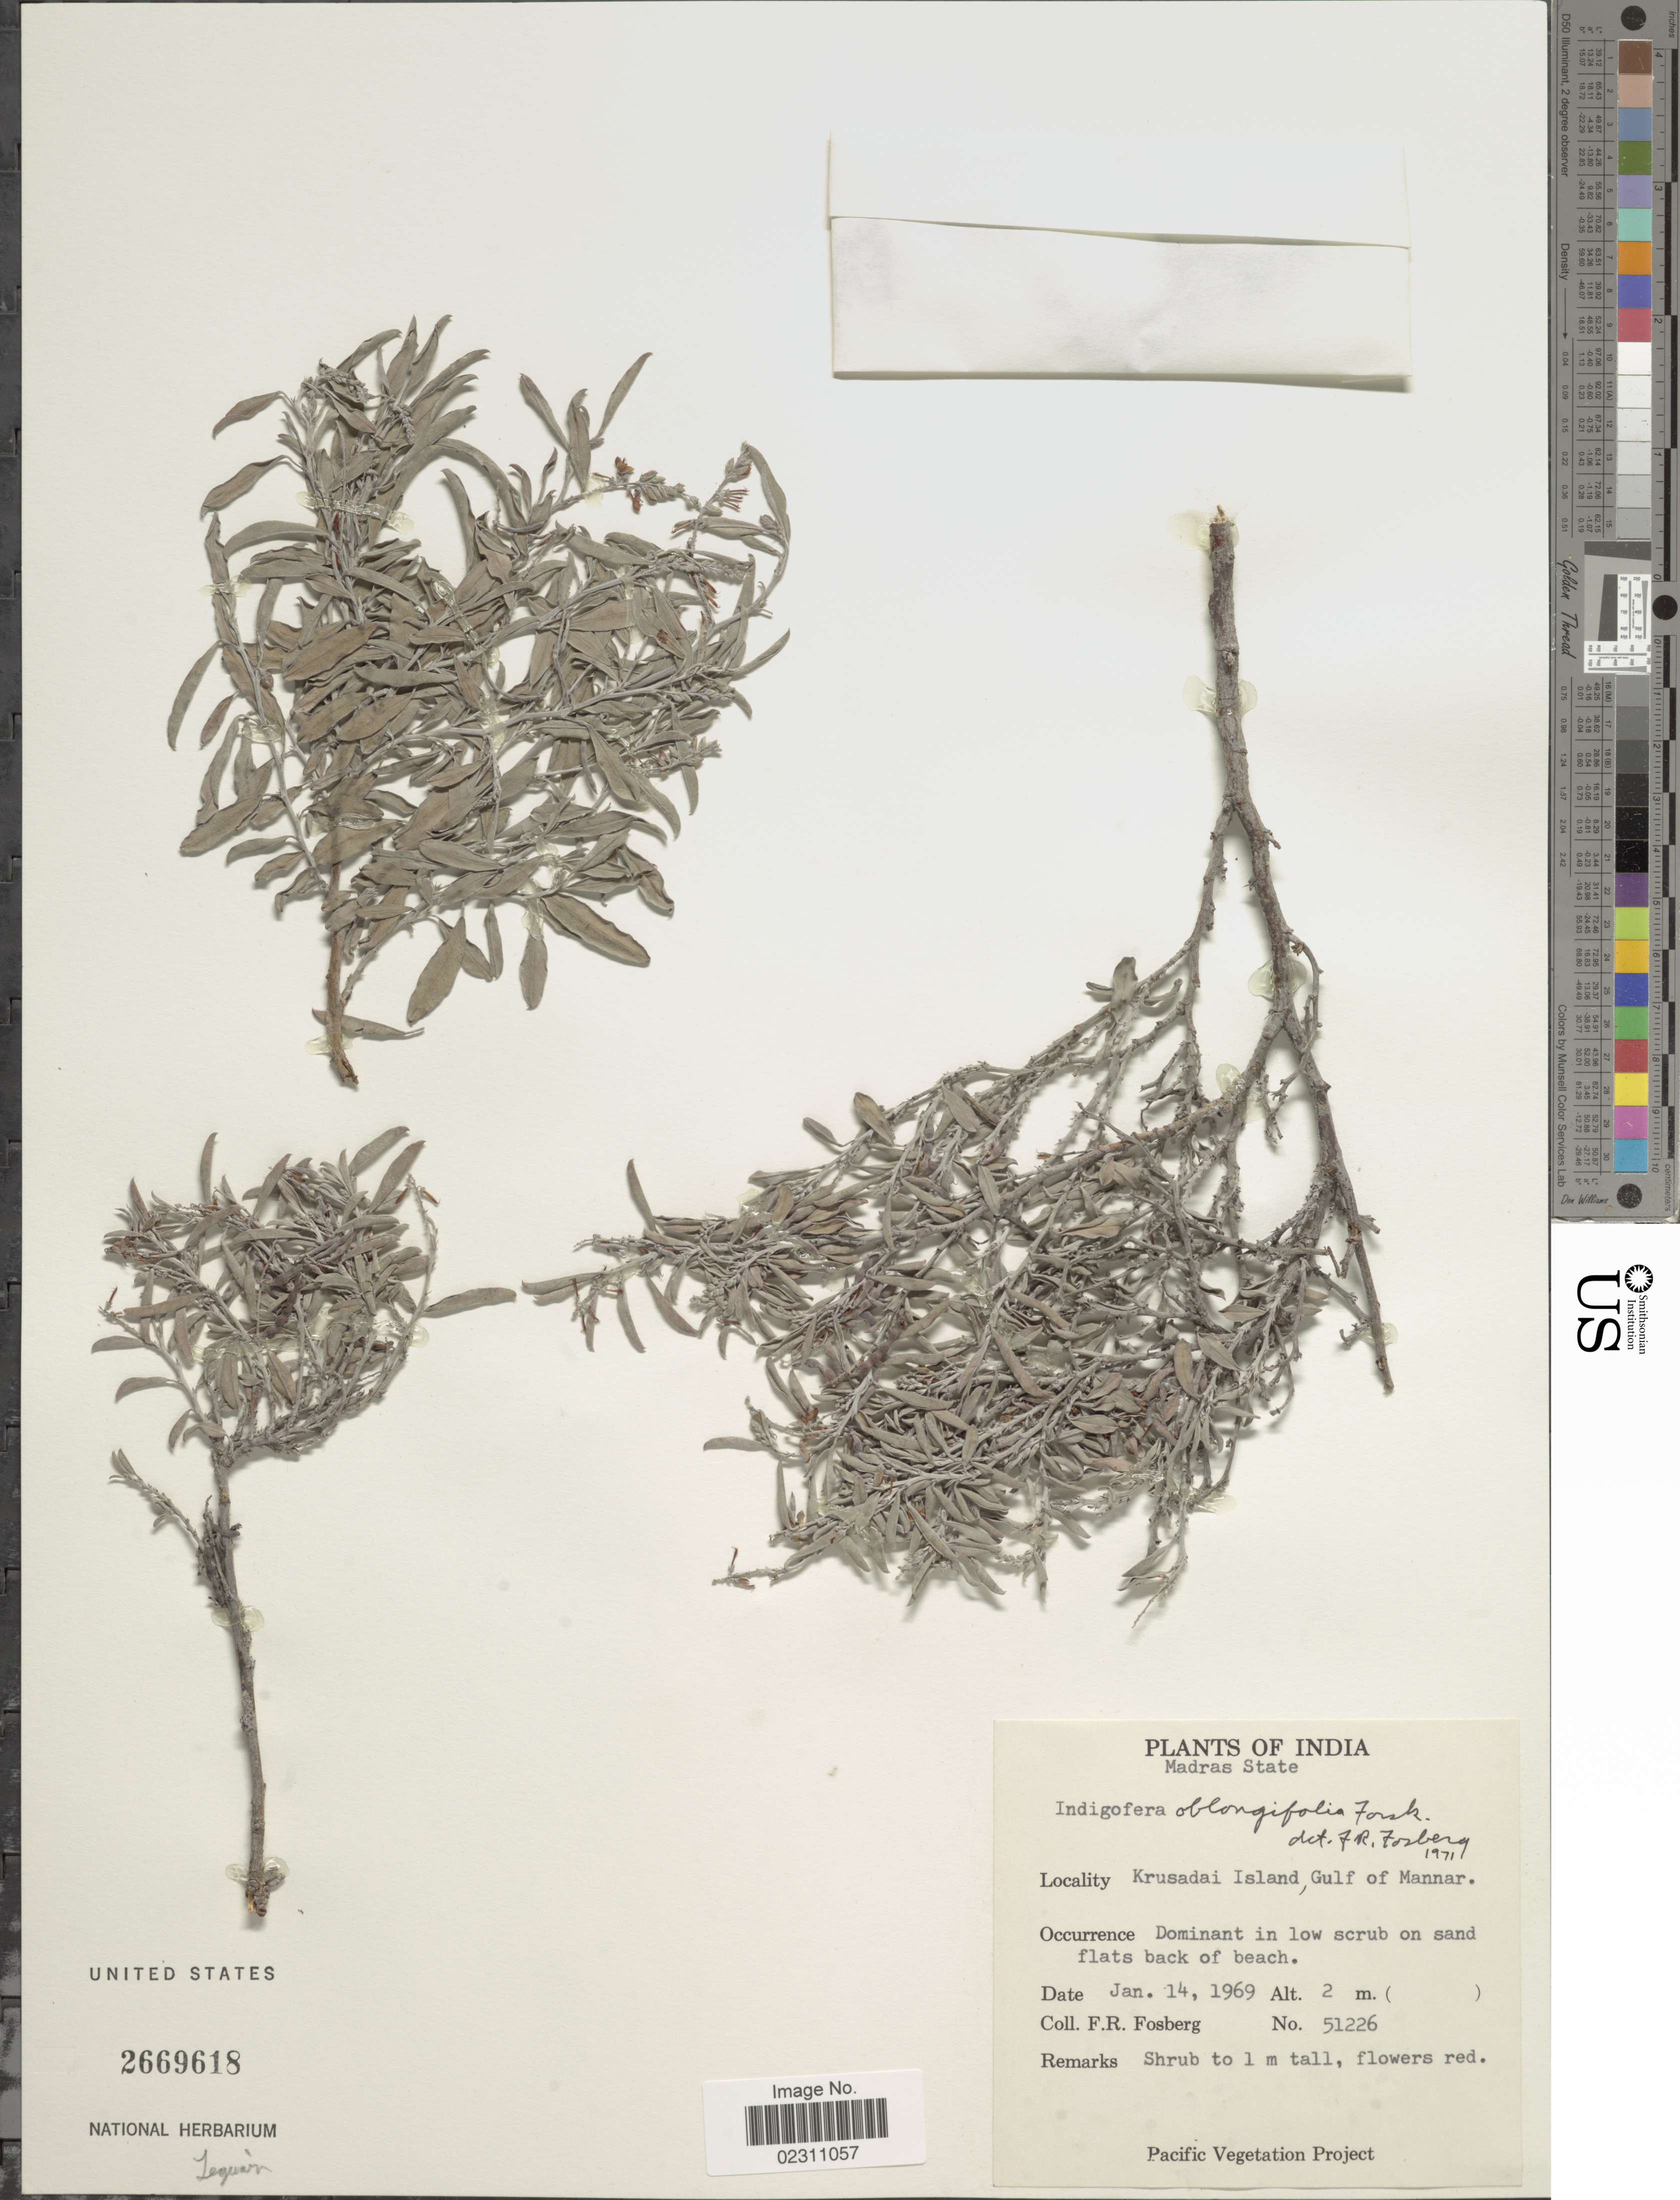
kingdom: Plantae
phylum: Tracheophyta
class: Magnoliopsida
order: Fabales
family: Fabaceae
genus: Indigofera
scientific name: Indigofera oblongifolia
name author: Forssk.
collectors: F. R. Fosberg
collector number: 51226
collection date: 1969-01-14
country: India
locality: Madras State, Krusadai Island, Gulf of Mannar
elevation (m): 2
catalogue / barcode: US 2669618